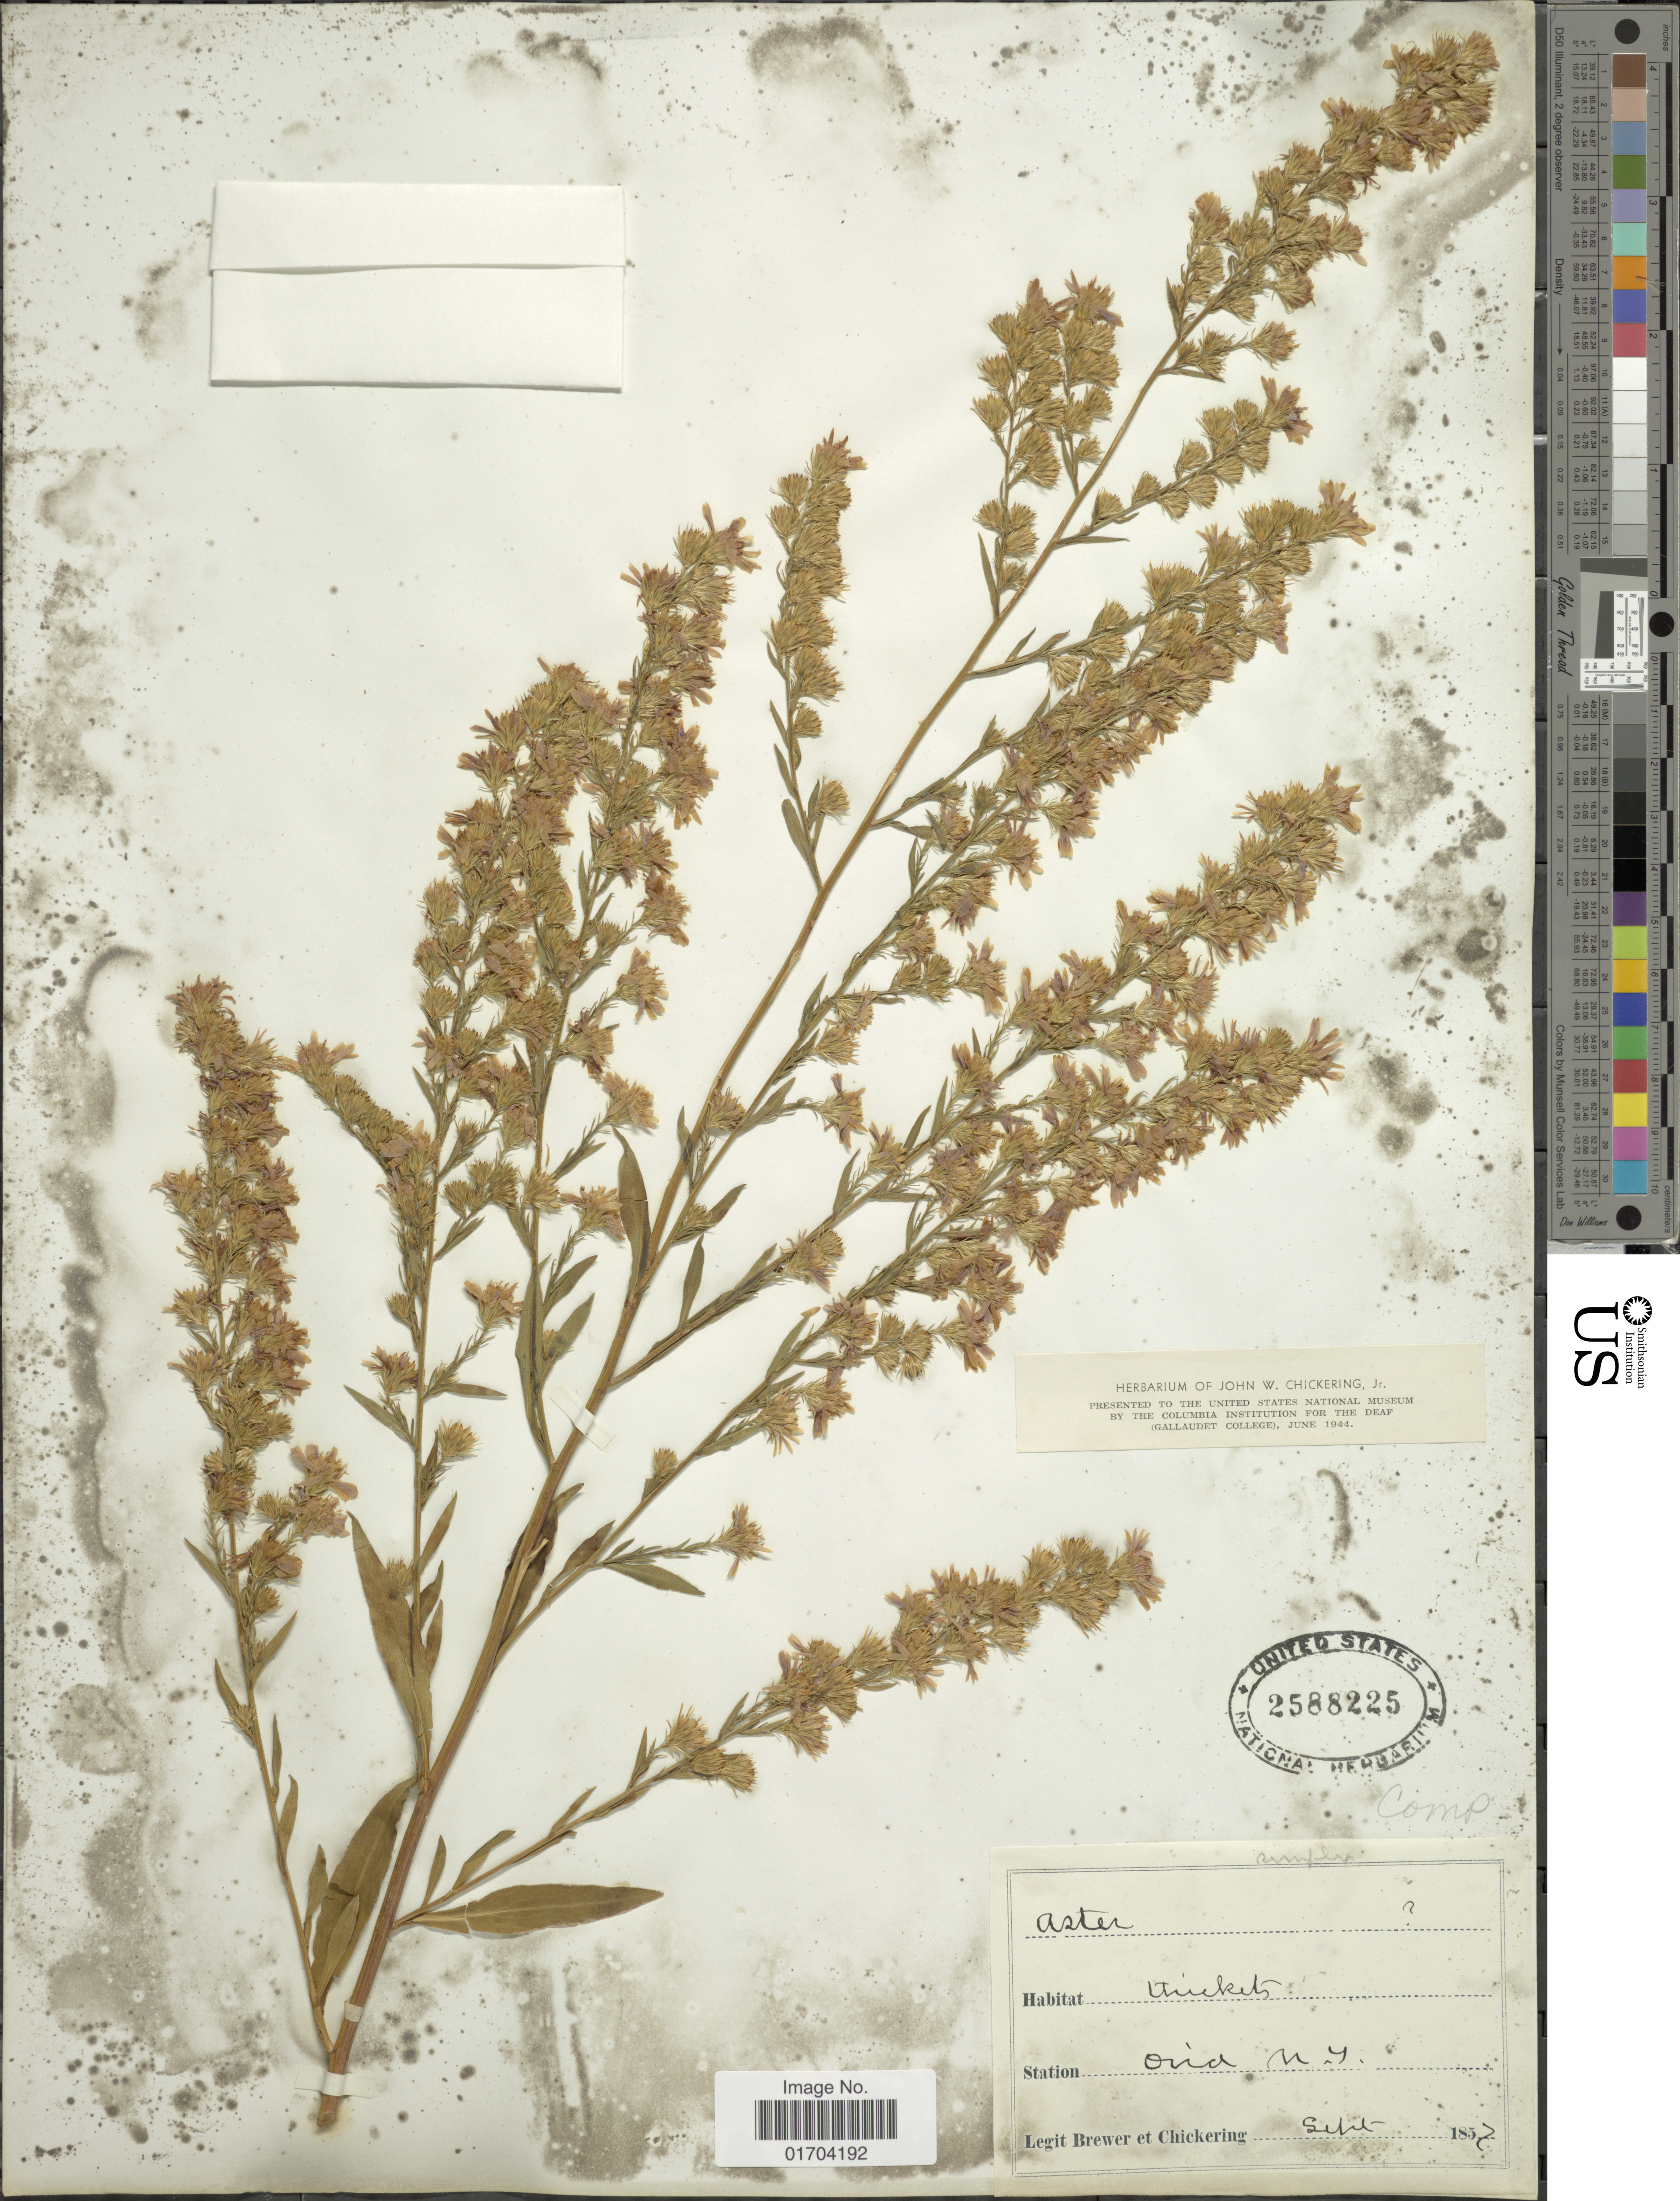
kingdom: Plantae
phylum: Tracheophyta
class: Magnoliopsida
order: Asterales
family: Asteraceae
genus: Symphyotrichum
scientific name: Symphyotrichum sp.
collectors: -. Brewer & -. Chickering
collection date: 1857-09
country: United States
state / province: New York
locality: Ovid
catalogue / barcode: US 2588225